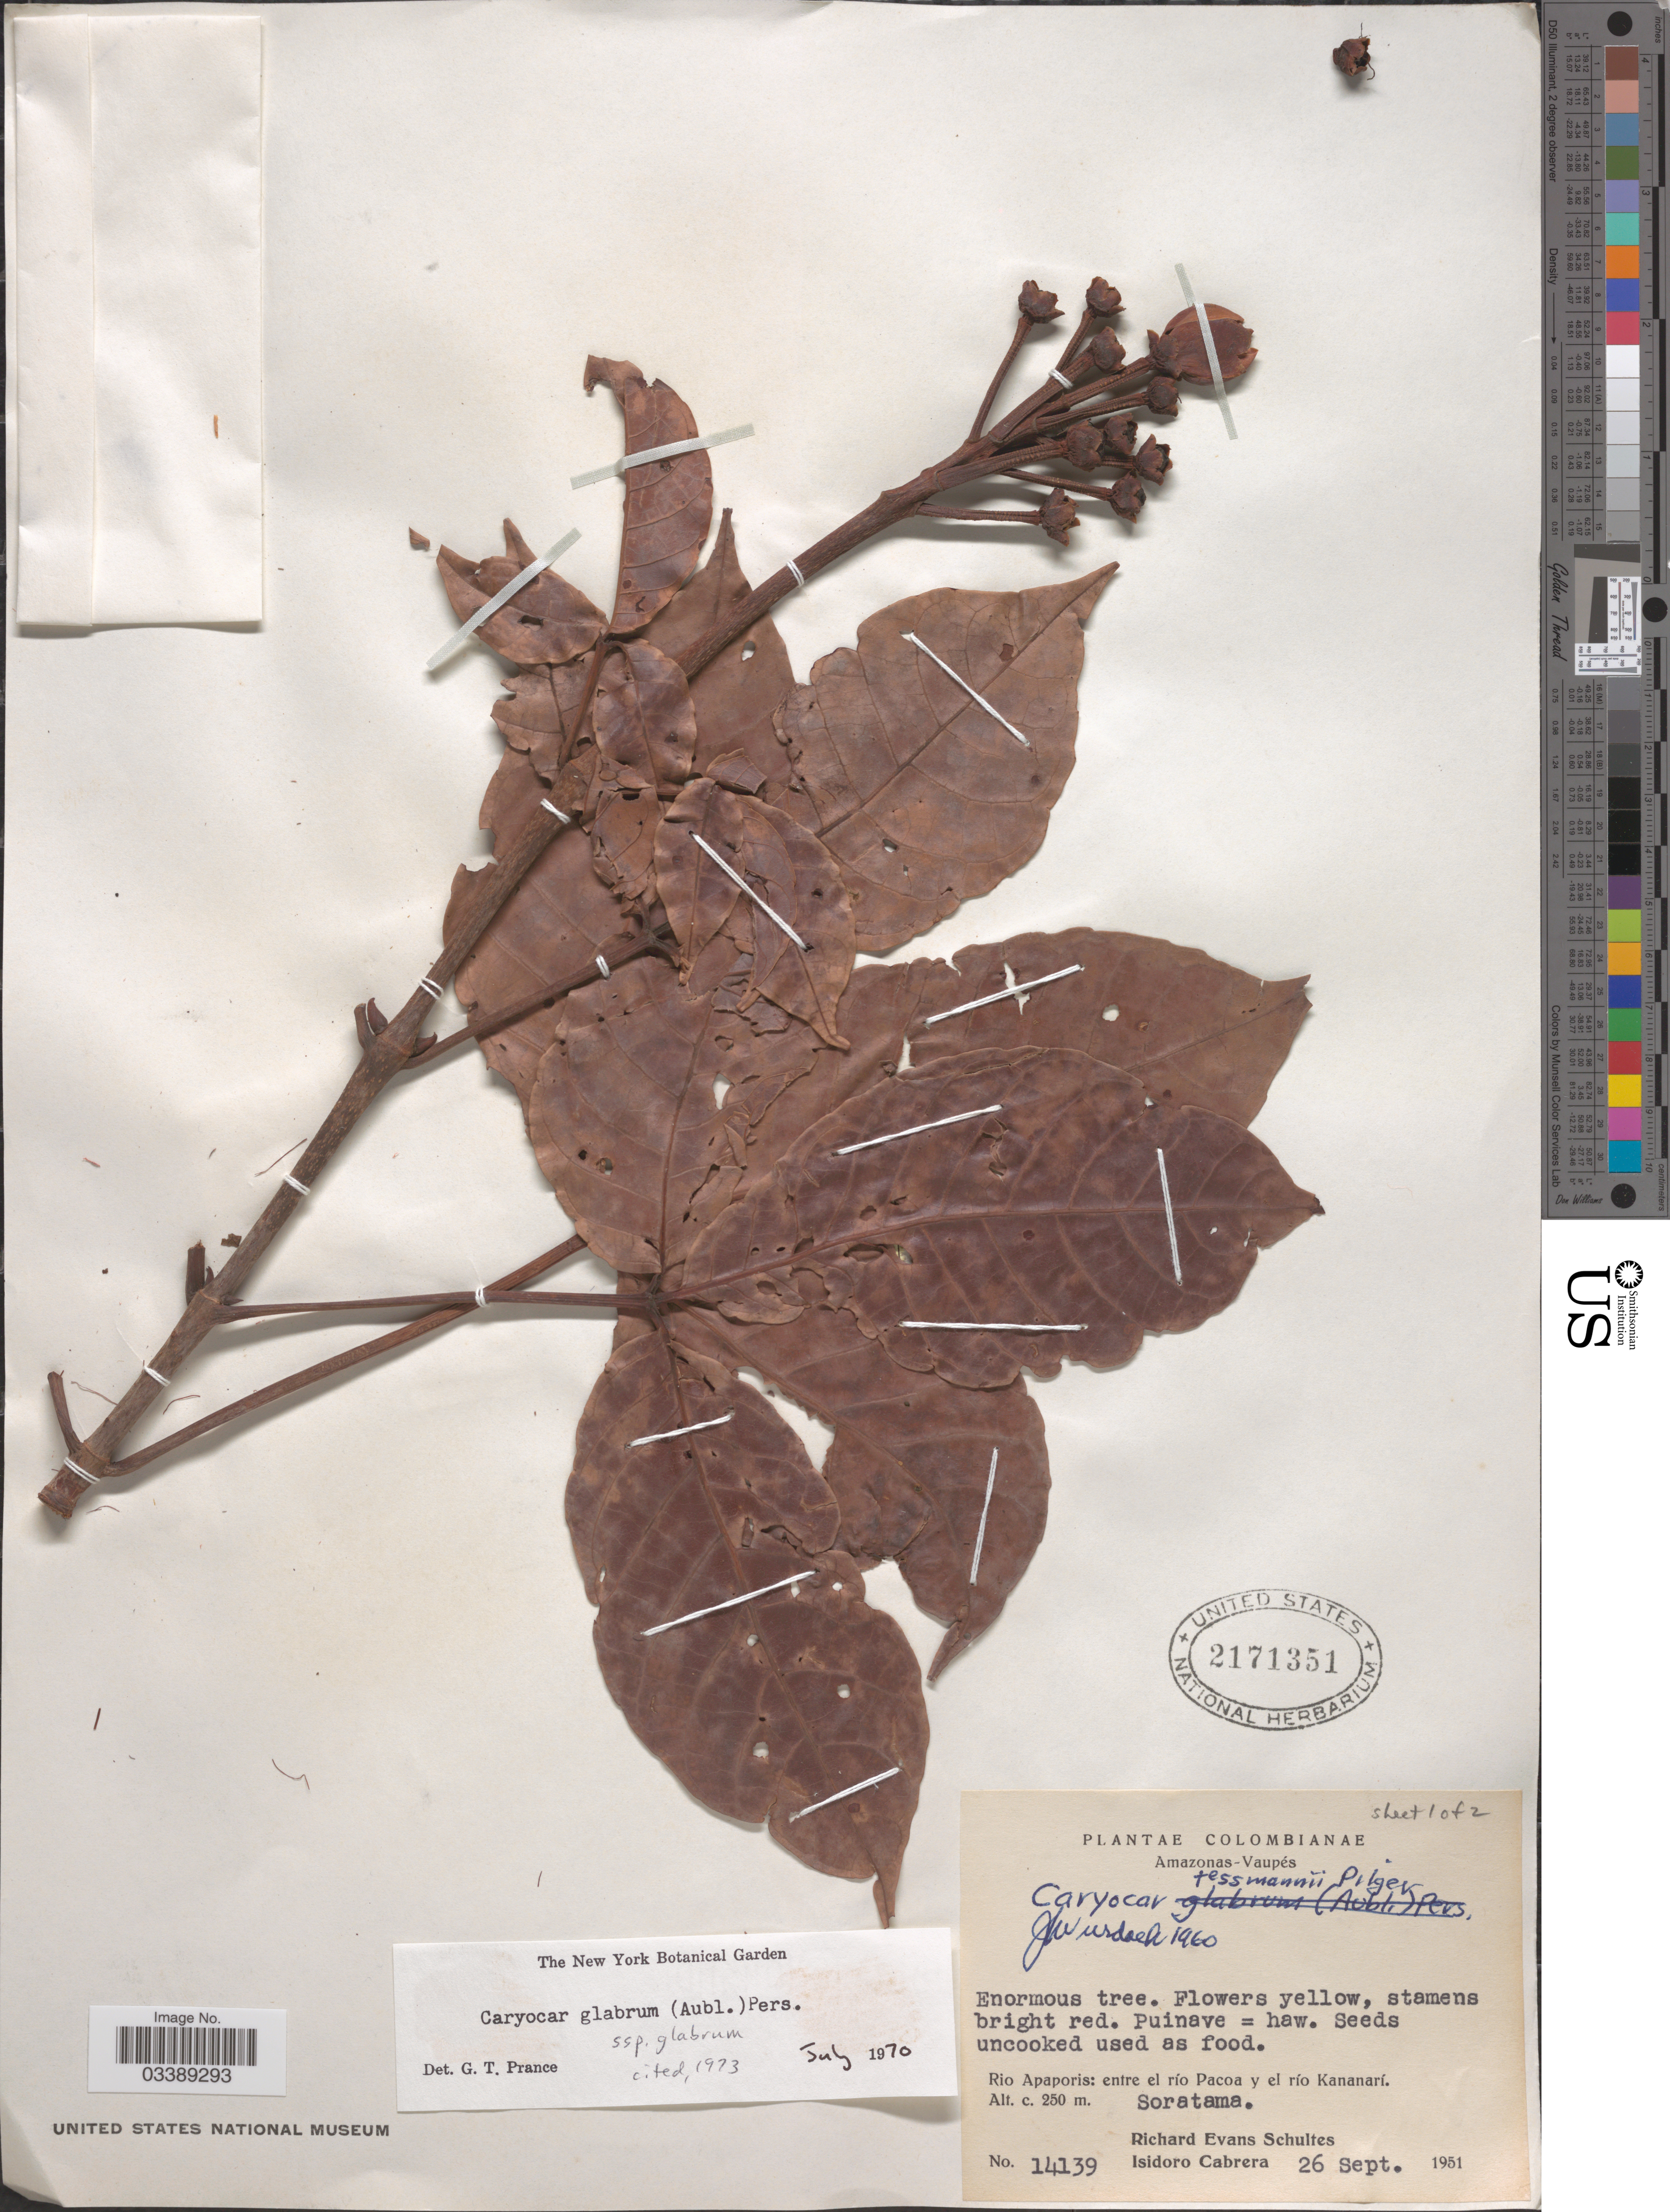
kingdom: Plantae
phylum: Tracheophyta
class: Magnoliopsida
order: Malpighiales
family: Caryocaraceae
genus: Caryocar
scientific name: Caryocar glabrum subsp. glabrum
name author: (Aubl.) Pers.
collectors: R. E. Schultes & I. Cabrera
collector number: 14139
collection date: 1951-09-26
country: Colombia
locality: Amazonas-Vaupés. Rio Apaporis: entre el río Pacoa y el río Kananarí. Soratama.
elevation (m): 250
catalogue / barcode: US 2171351